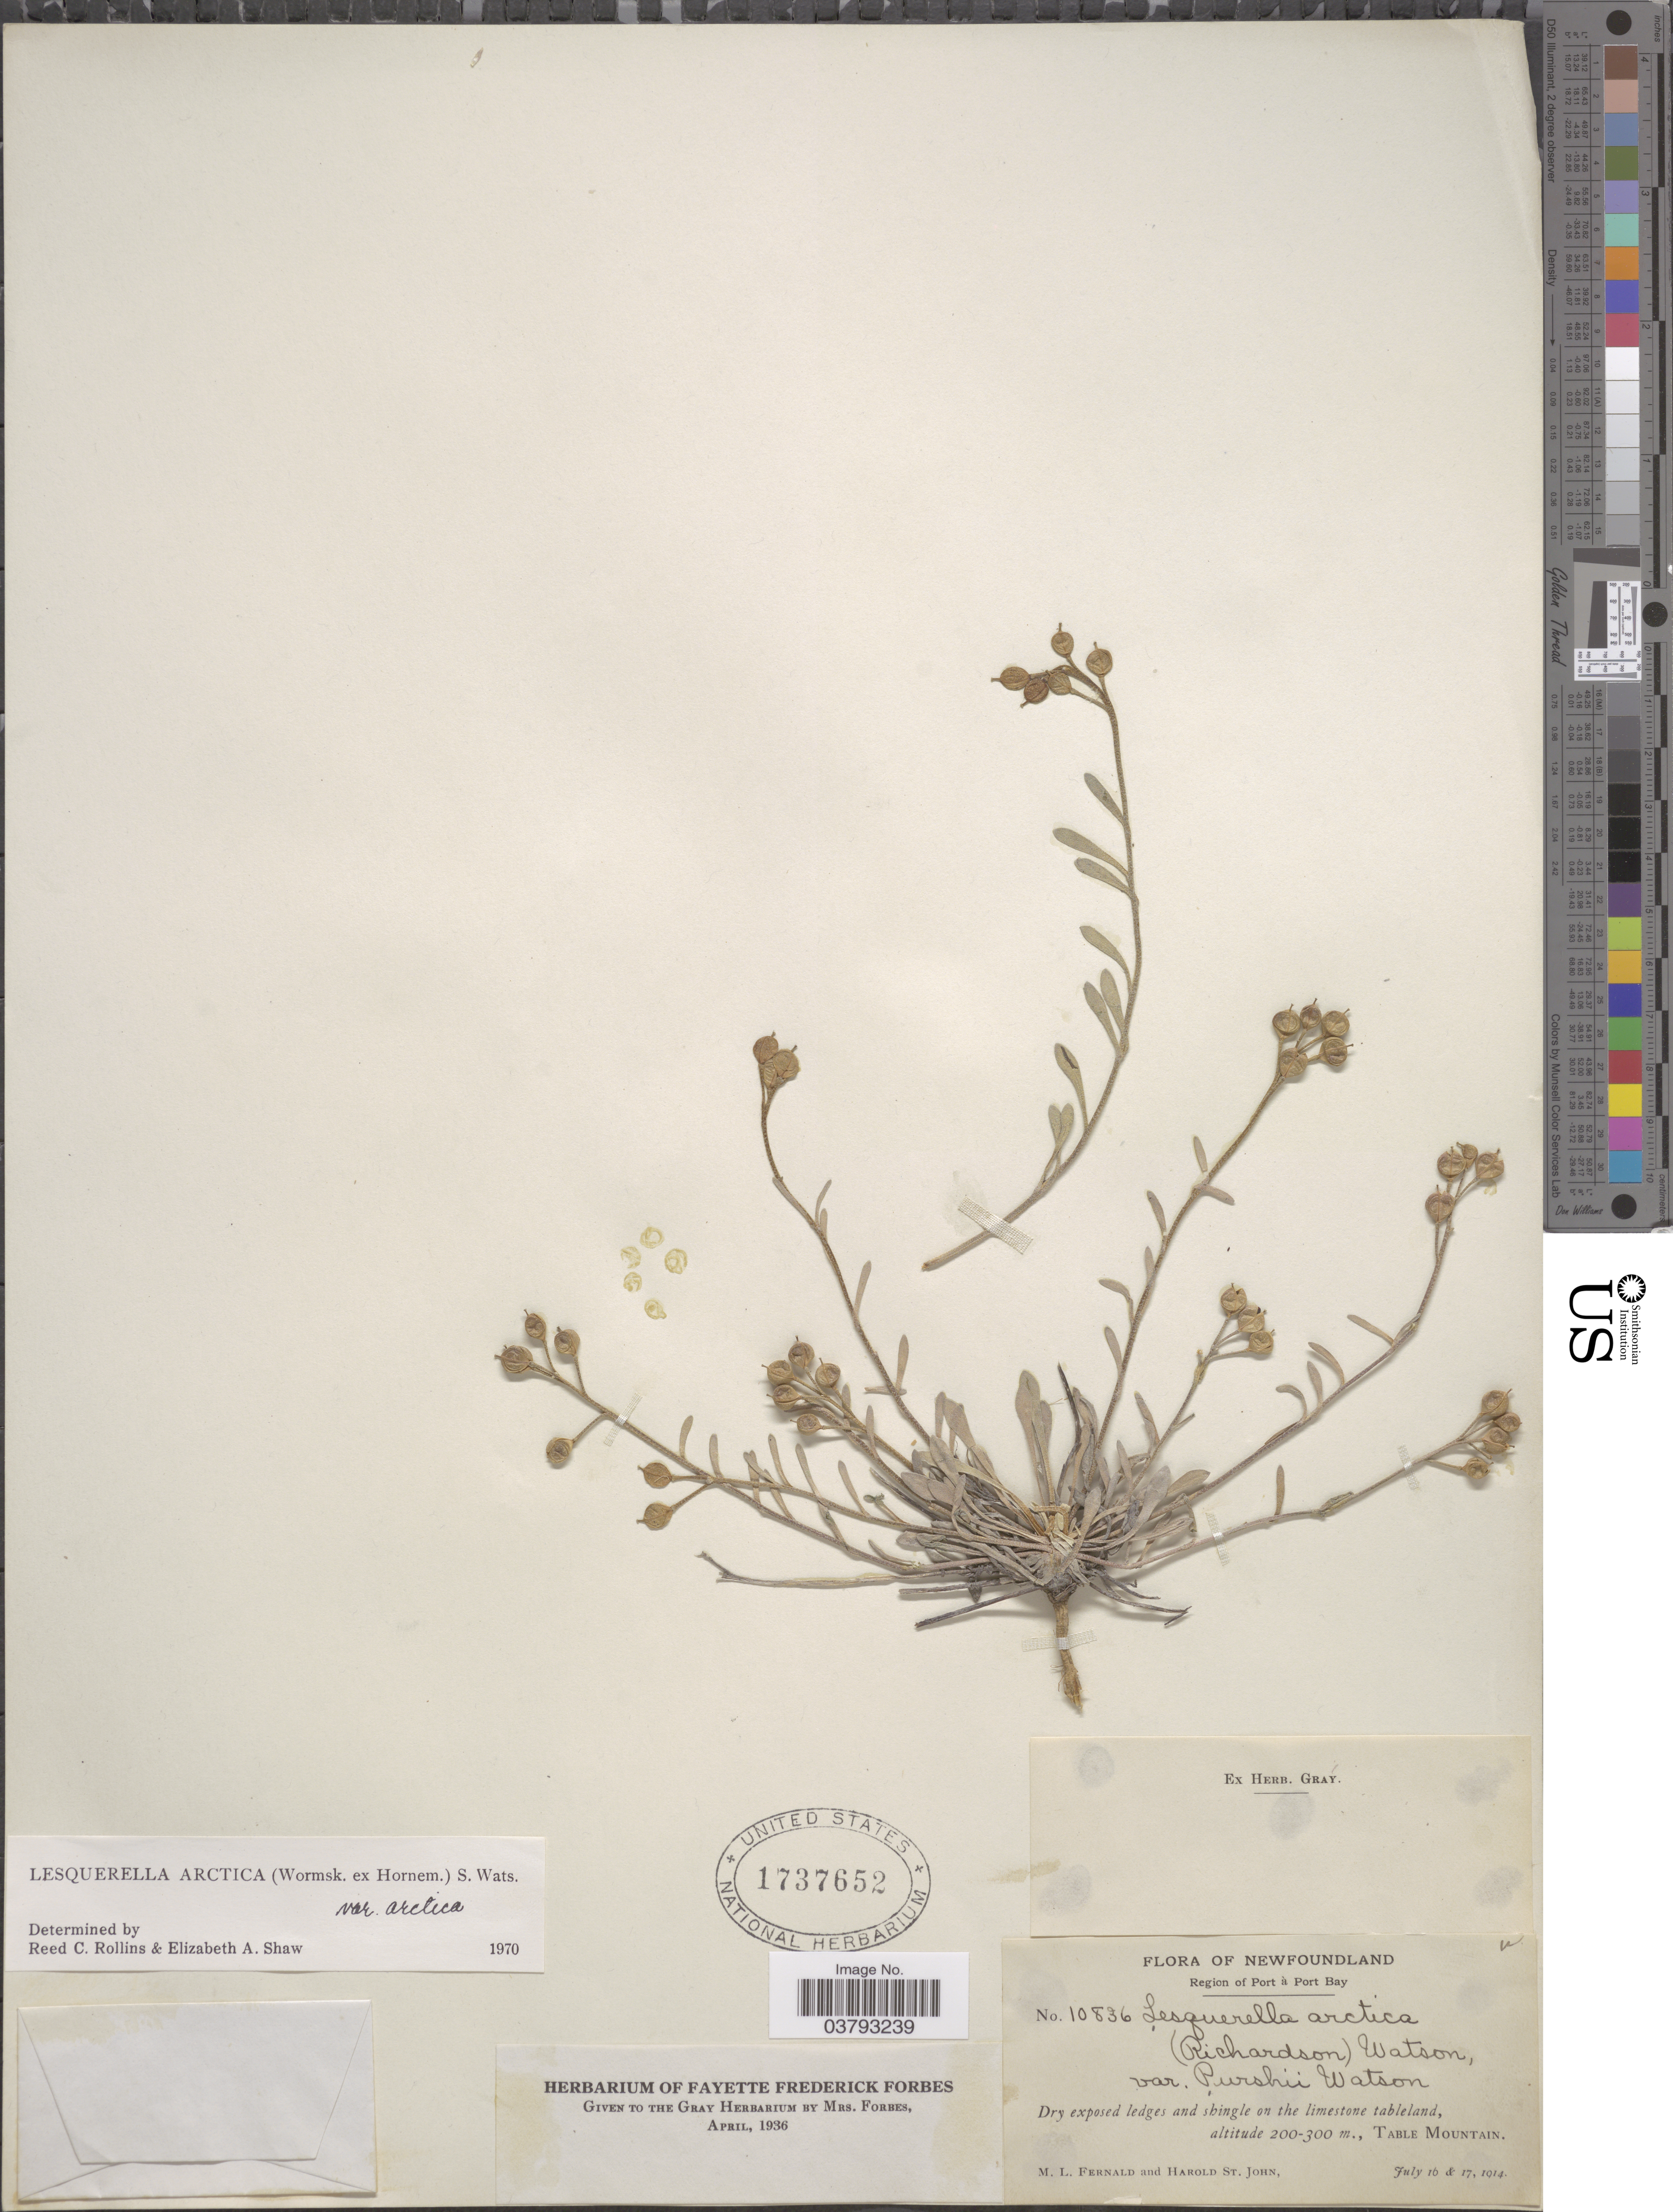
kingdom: Plantae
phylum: Tracheophyta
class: Magnoliopsida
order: Brassicales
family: Brassicaceae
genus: Lesquerella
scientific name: Lesquerella arctica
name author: (Wormsk. ex Hornem.) S. Watson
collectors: M. L. Fernald & H. St. John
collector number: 10836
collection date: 1914-07-16/1914-07-17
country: Canada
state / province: Newfoundland and Labrador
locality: Region of Port à Port Bay. Table Mountain.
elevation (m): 200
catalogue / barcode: US 1737652